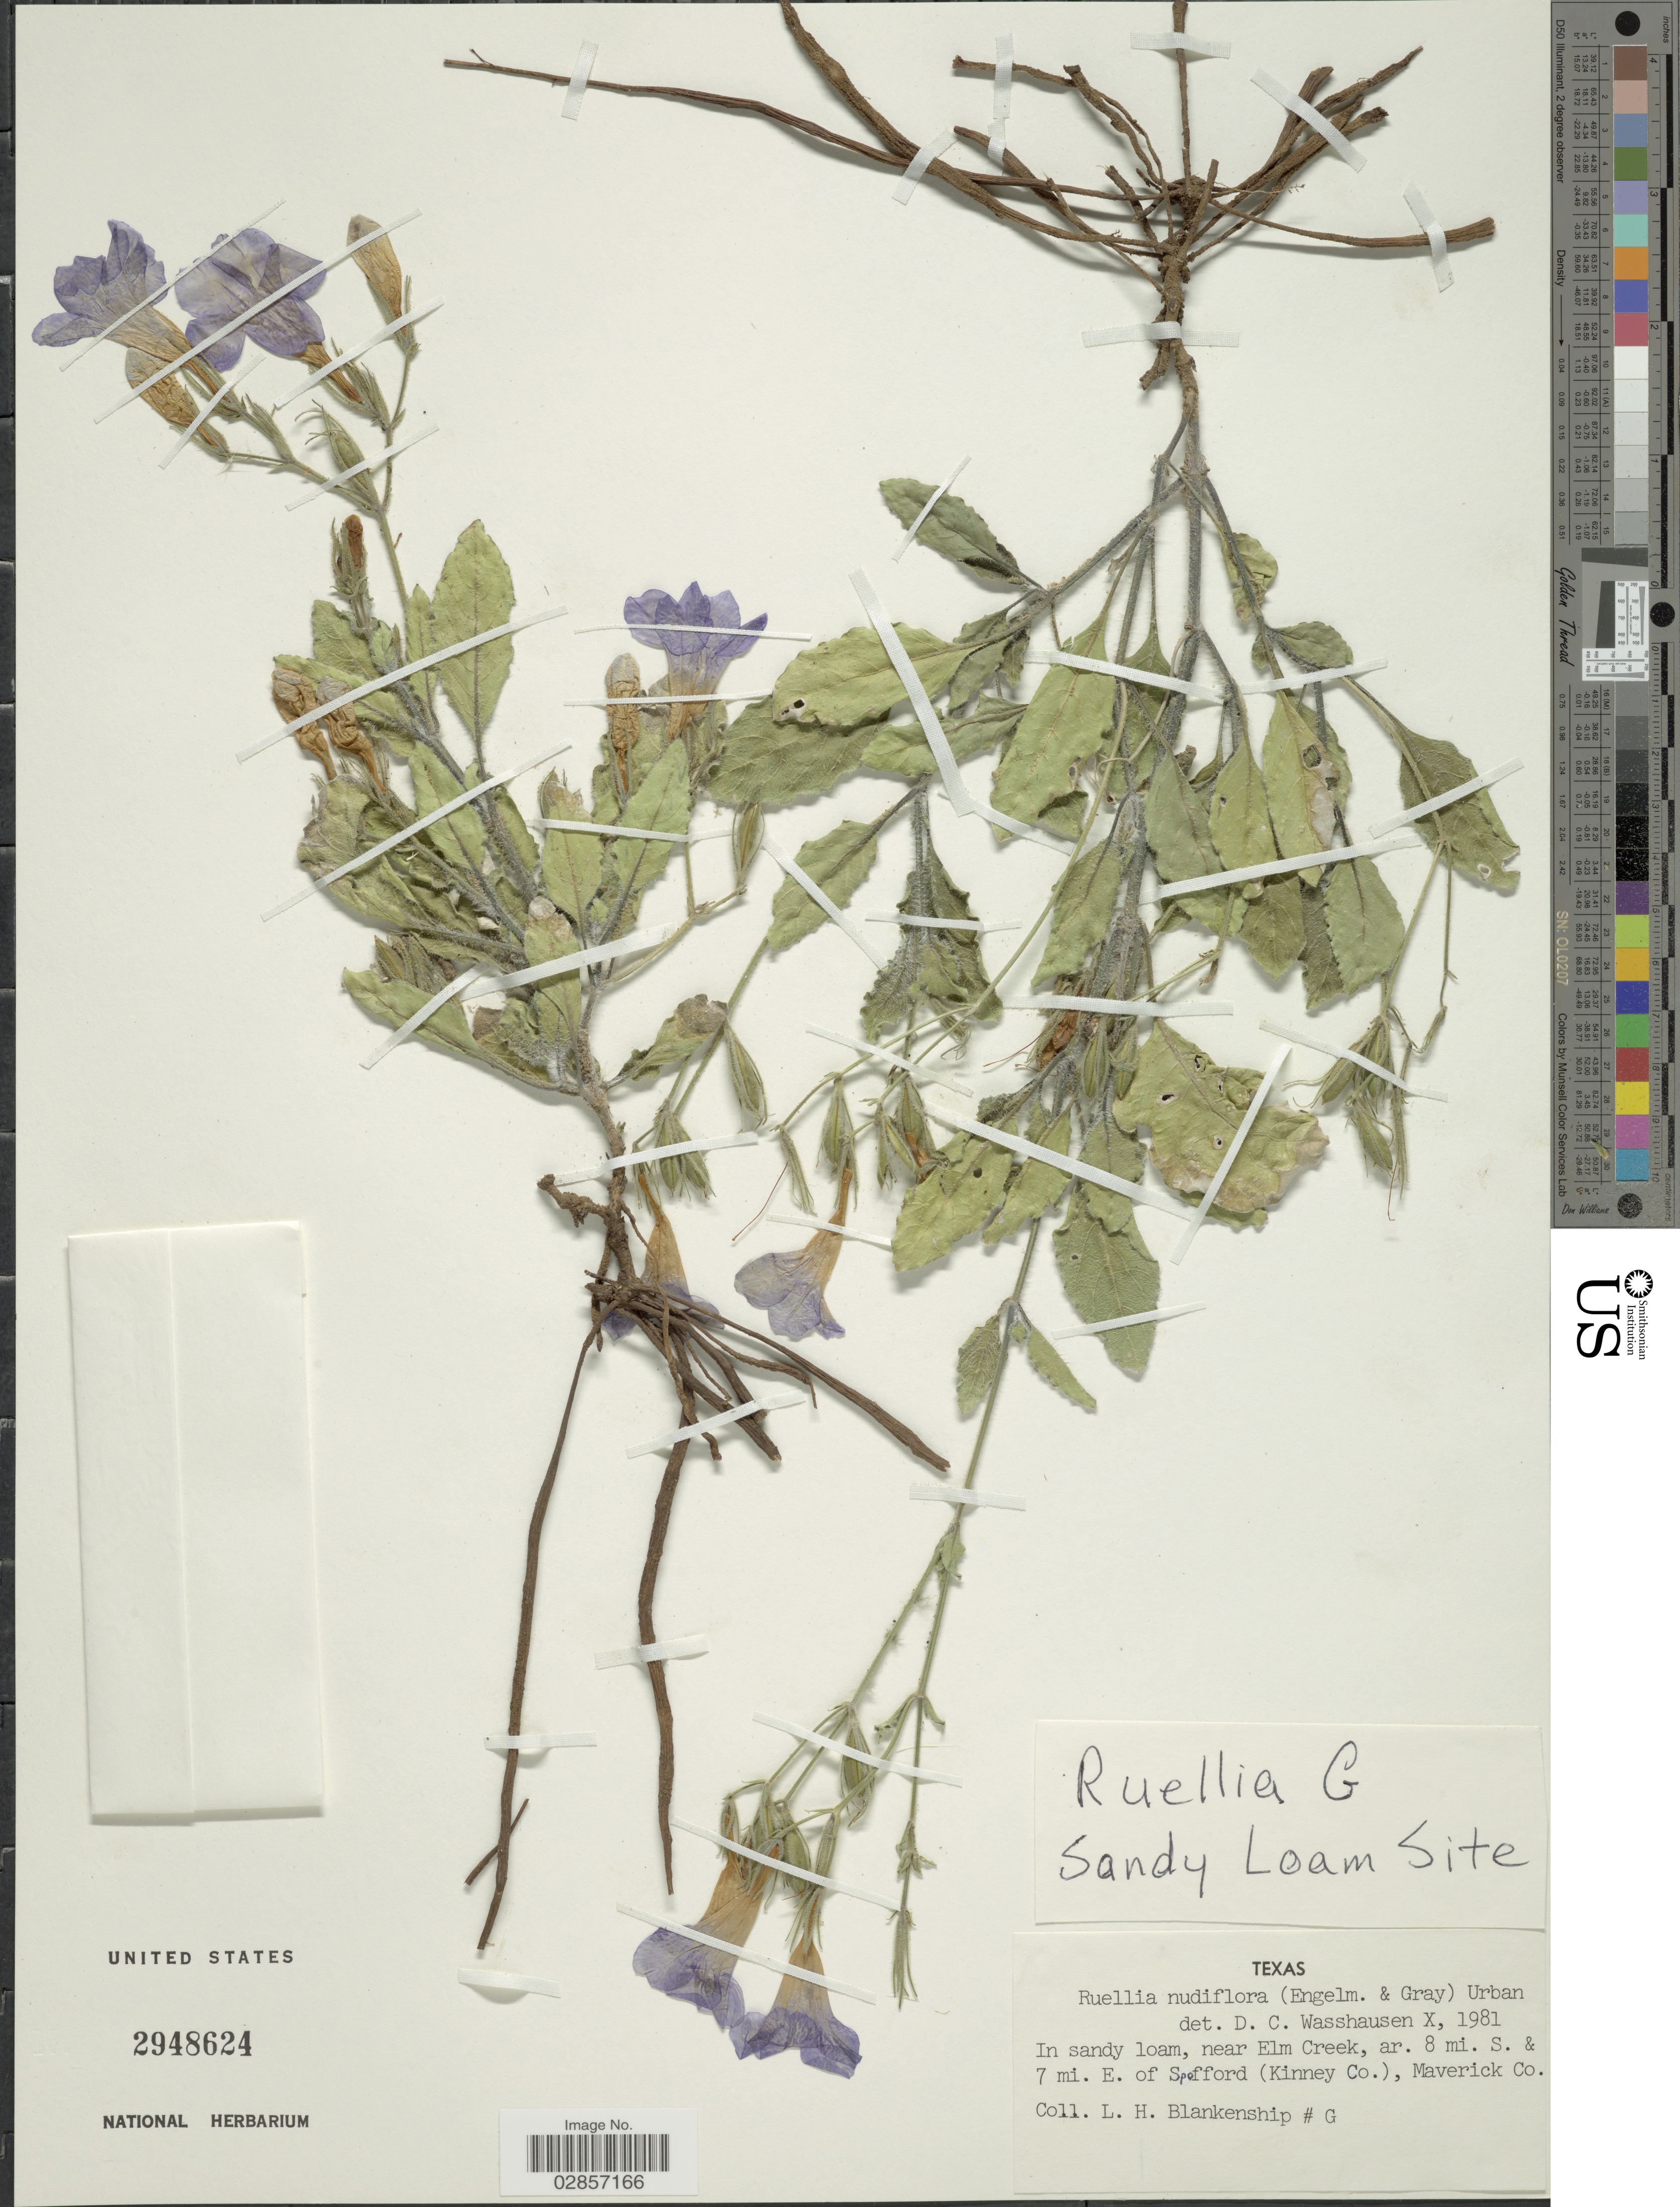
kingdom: Plantae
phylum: Tracheophyta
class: Magnoliopsida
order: Lamiales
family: Acanthaceae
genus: Ruellia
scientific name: Ruellia corzoi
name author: Tharp & F.A. Barkley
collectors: L. Blankenship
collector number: G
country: United States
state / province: Texas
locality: In sandy loam, near Elm Creek, ar. 8 mi. S & 7 mi. E. of Spofford (Kinney Co.), Maverick Co.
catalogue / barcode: US 2948624